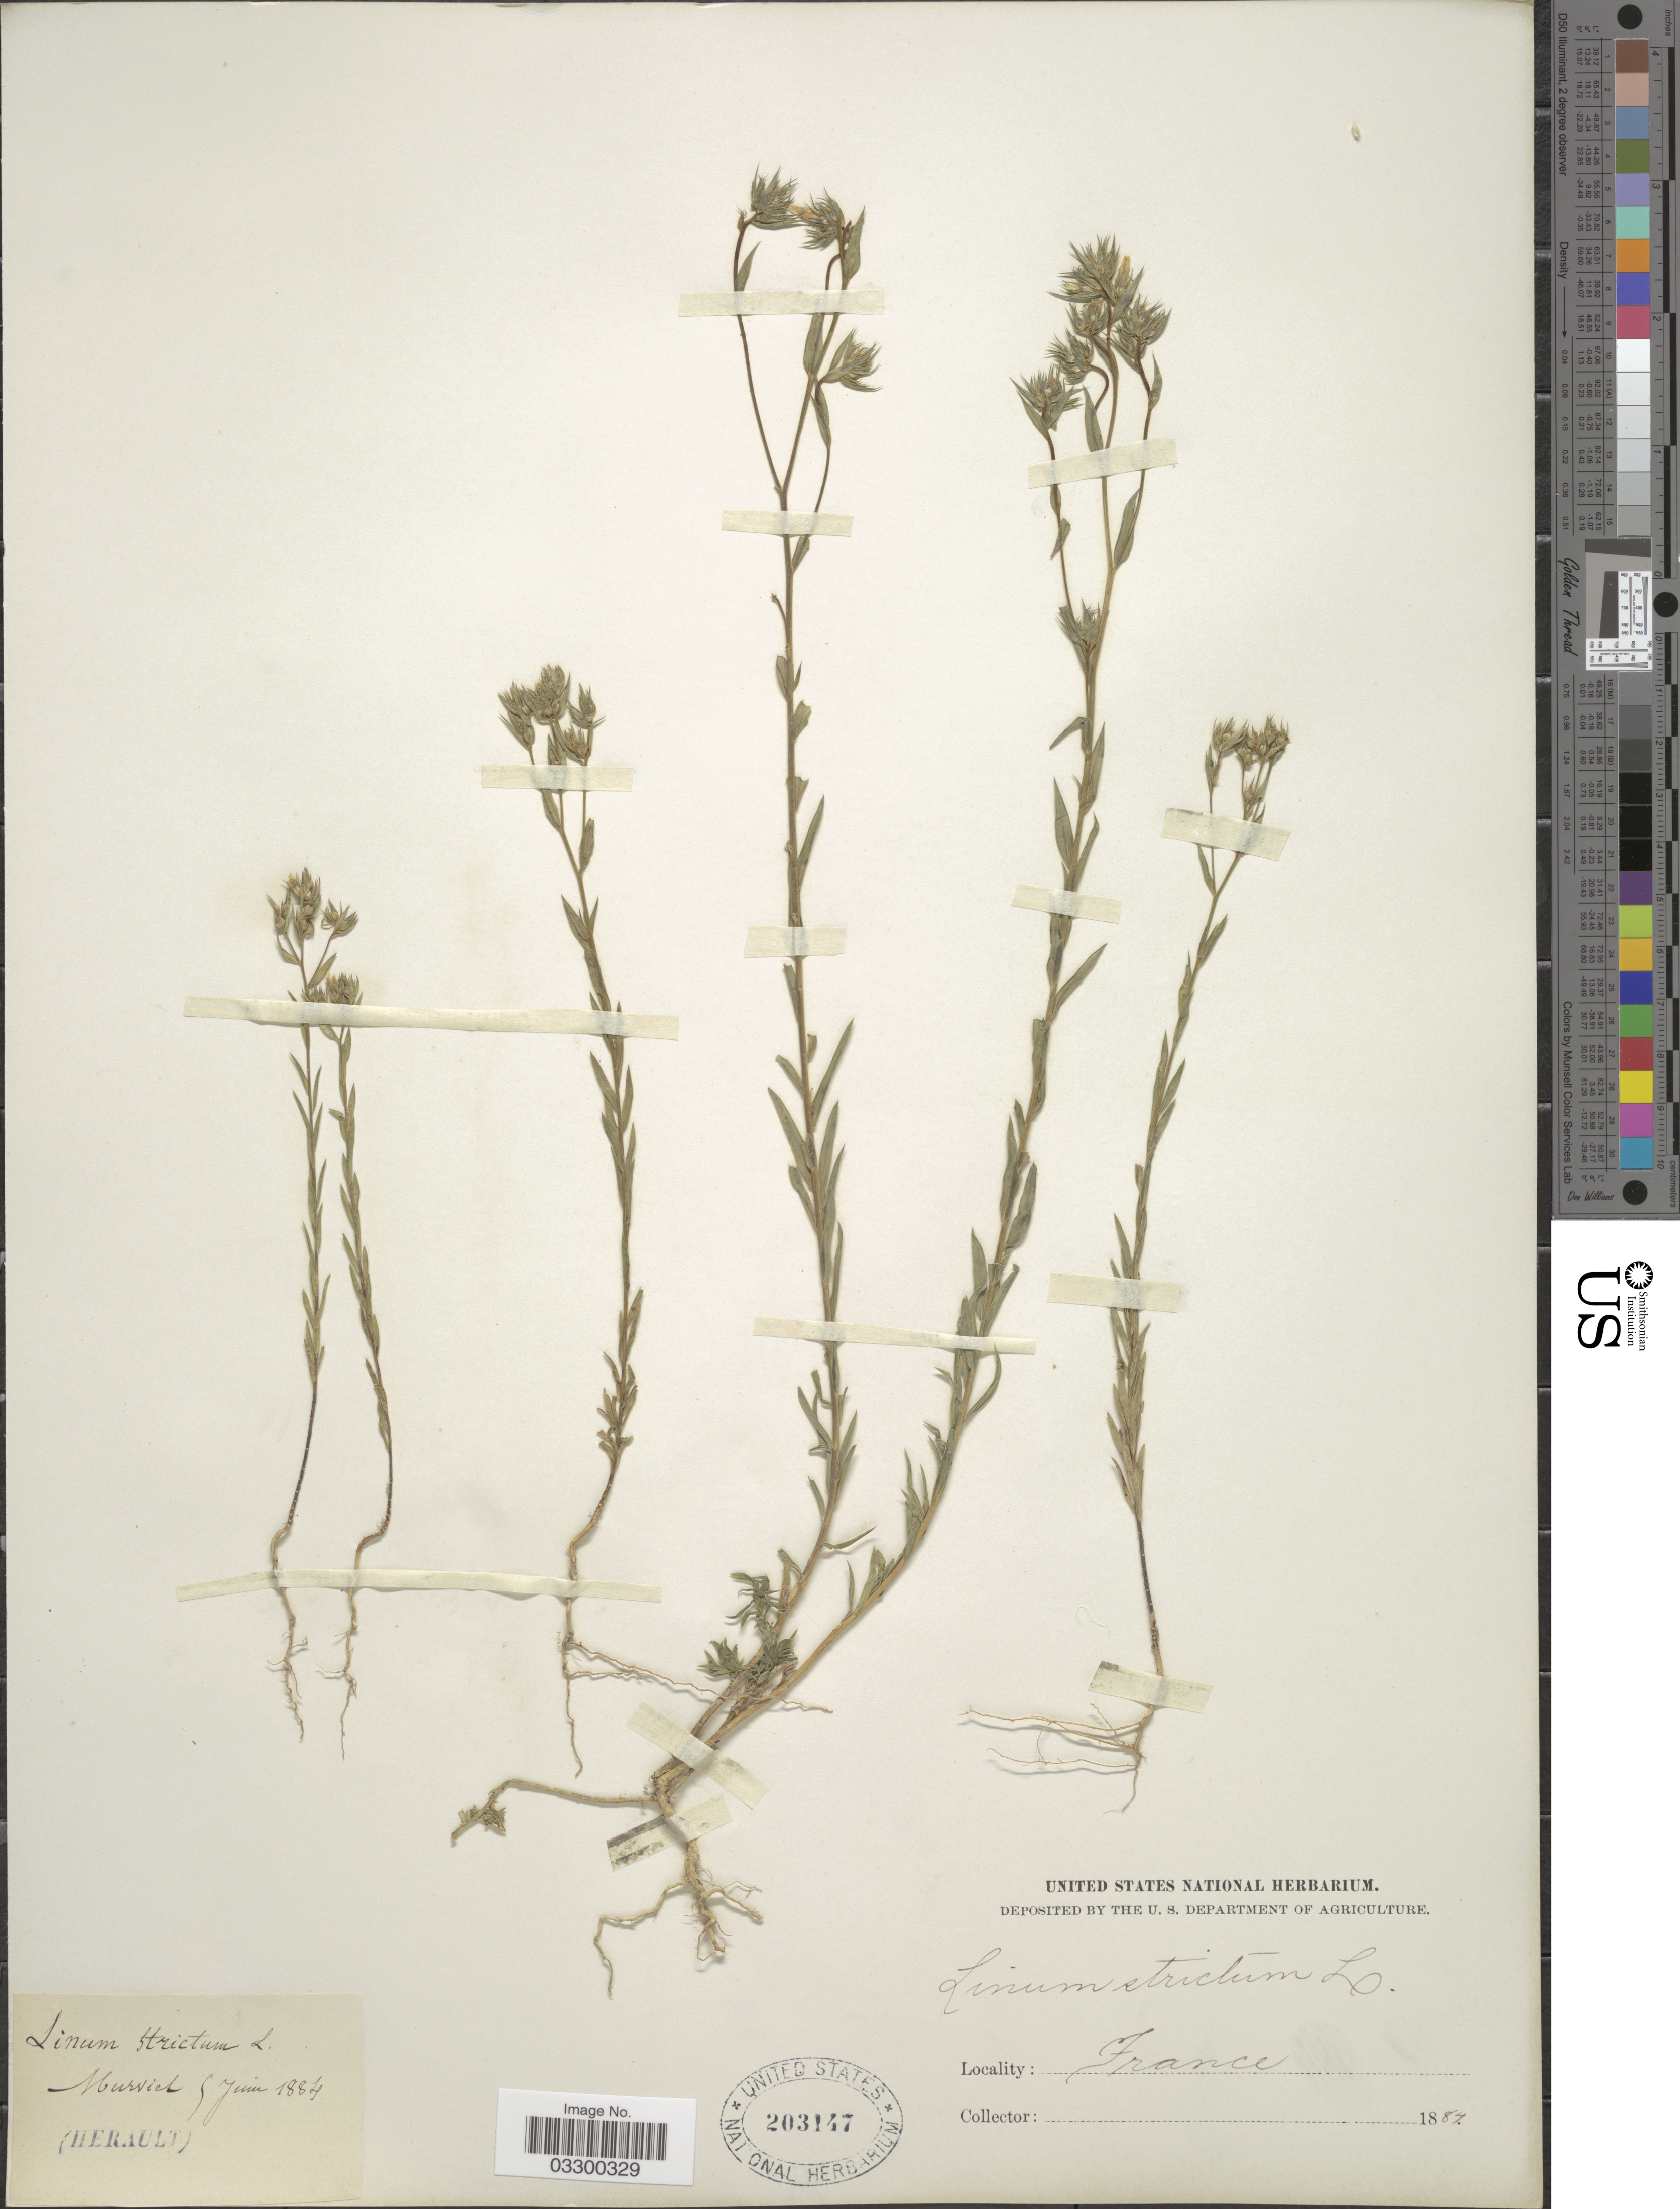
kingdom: Plantae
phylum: Tracheophyta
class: Magnoliopsida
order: Malpighiales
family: Linaceae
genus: Linum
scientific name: Linum strictum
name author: L.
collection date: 1884-06-05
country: France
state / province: Occitanie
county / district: Hérault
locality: Murviel.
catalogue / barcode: US 203147